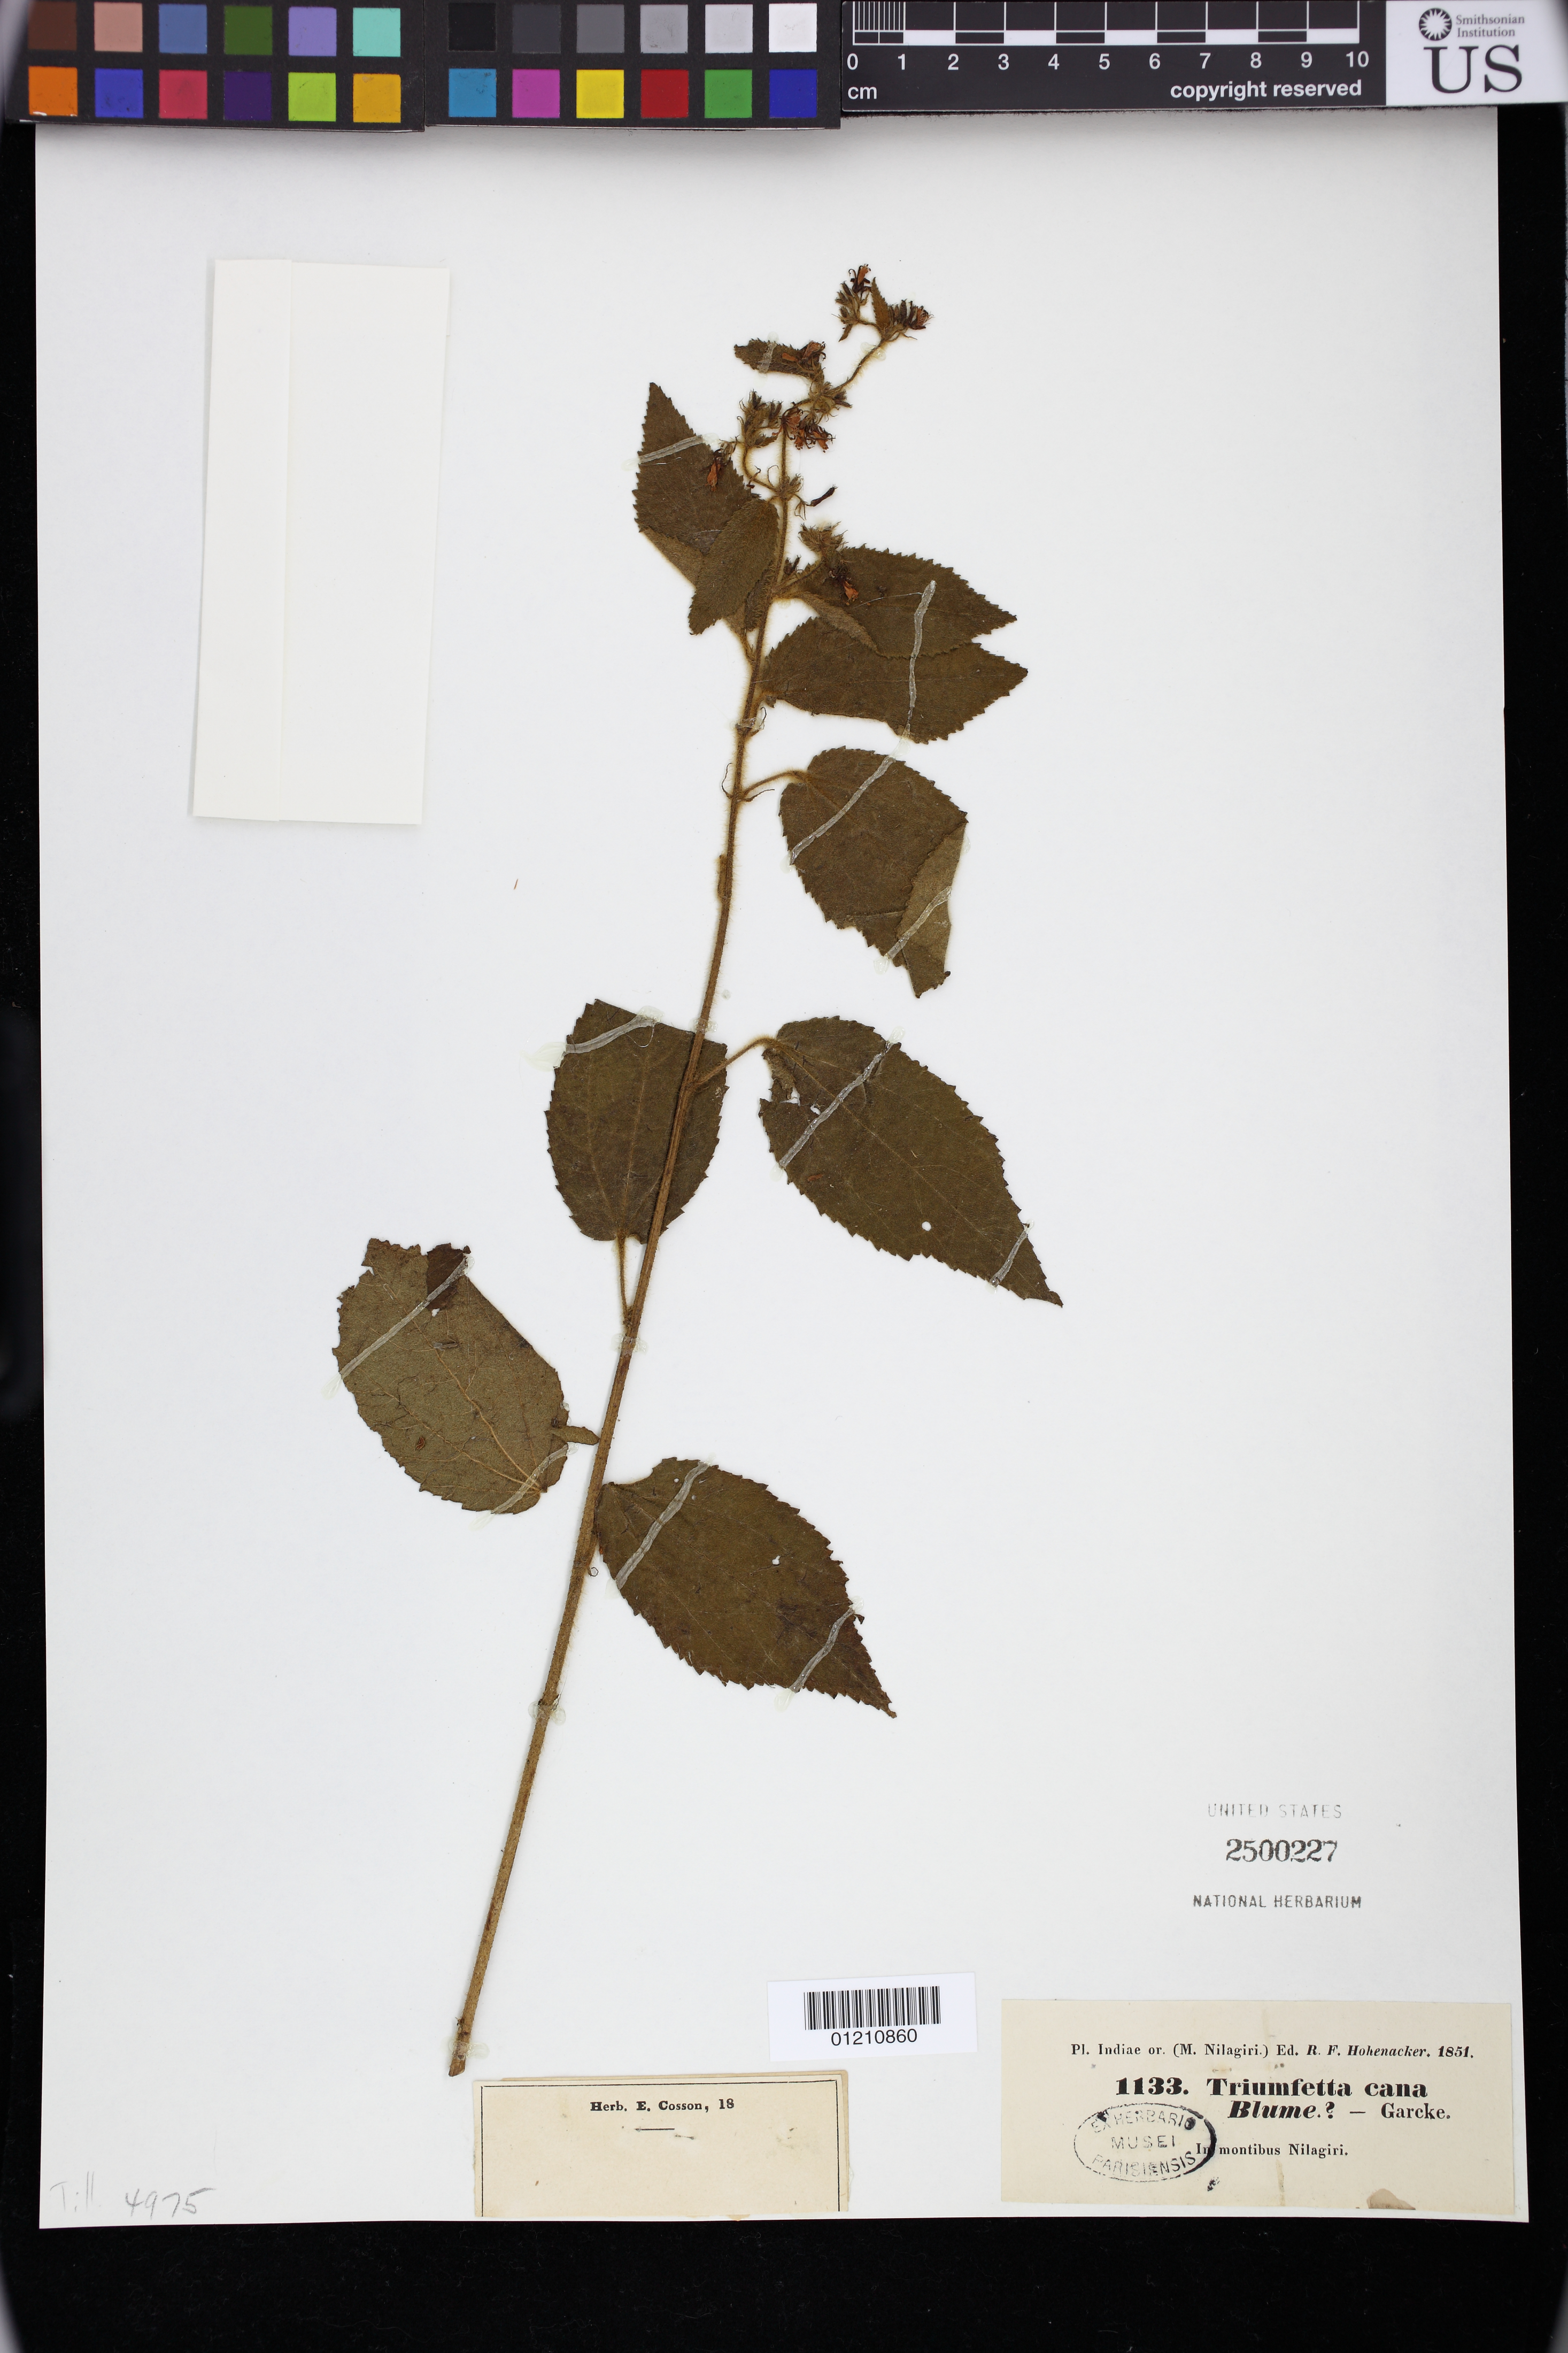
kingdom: Plantae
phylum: Tracheophyta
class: Magnoliopsida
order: Malvales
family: Malvaceae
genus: Triumfetta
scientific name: Triumfetta cana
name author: Blume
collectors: R. F. Hohenacker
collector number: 1133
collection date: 1851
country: India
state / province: Tamil Nadu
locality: In montibus Nilgiri [[Nilagiri]].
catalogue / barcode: US 2500227